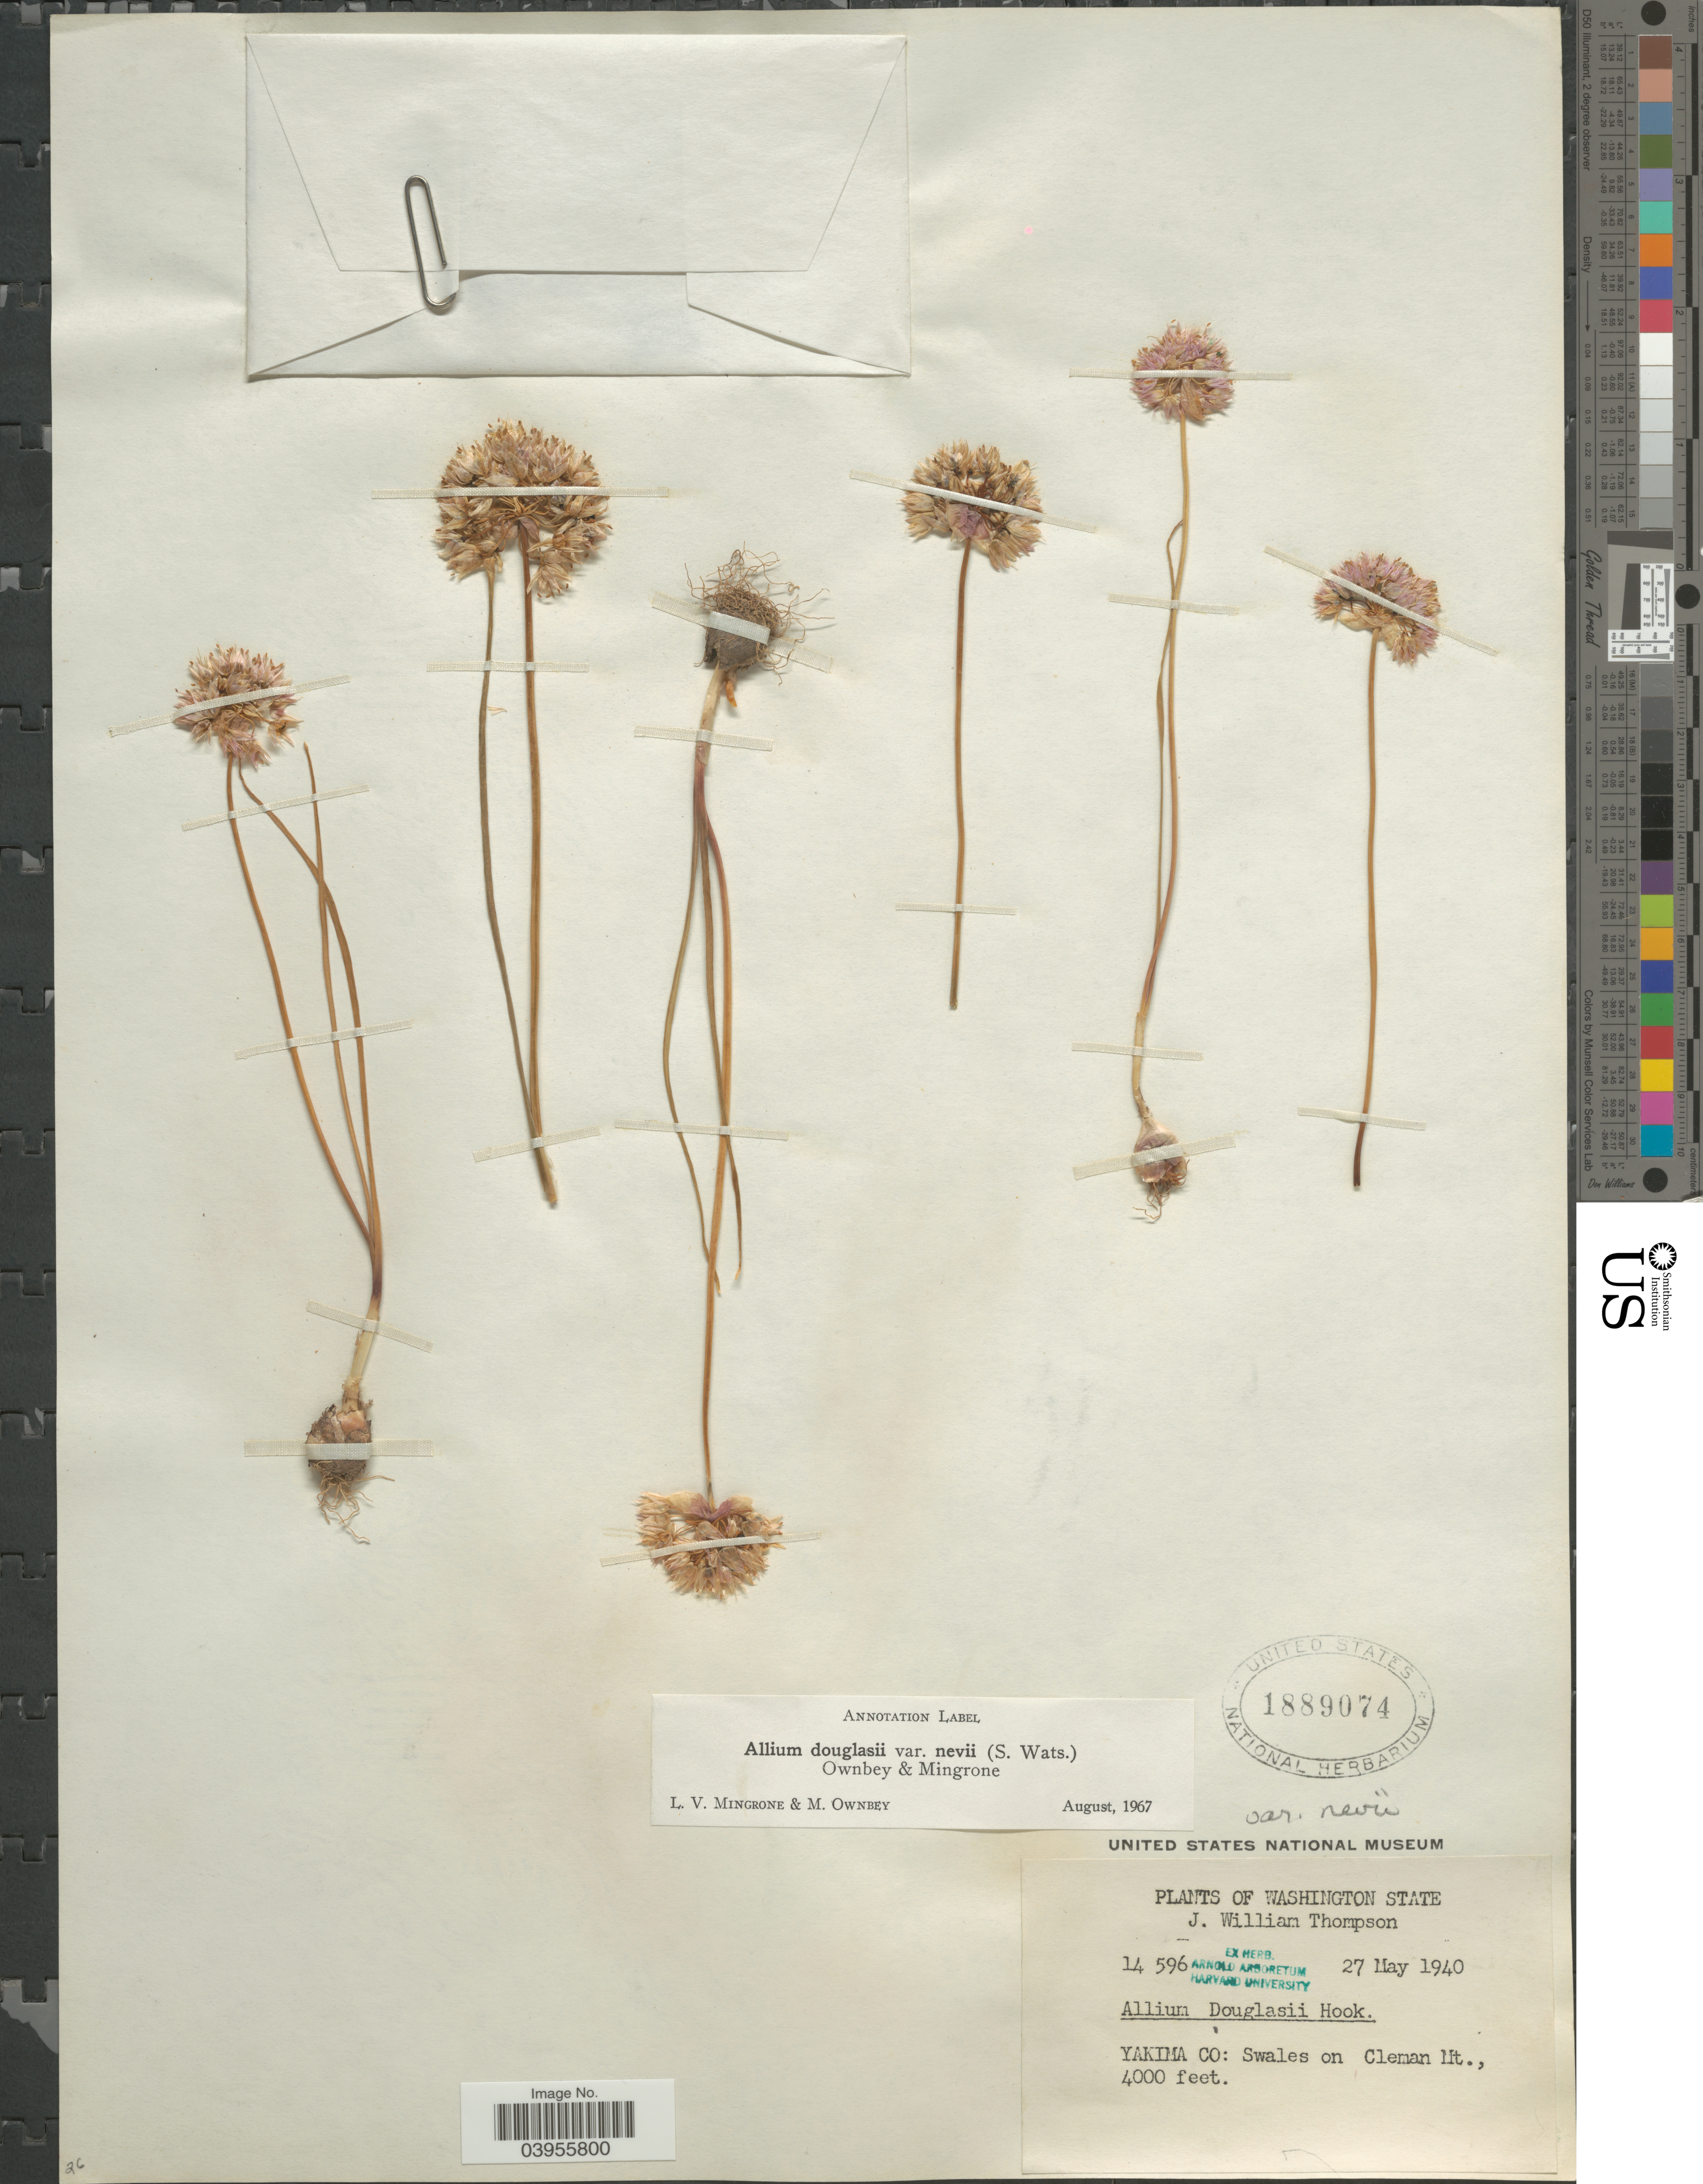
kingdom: Plantae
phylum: Tracheophyta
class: Liliopsida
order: Asparagales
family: Amaryllidaceae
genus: Allium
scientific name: Allium douglasii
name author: Hook.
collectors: J. W. Thompson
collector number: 14596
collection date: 1940-05-27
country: United States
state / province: Washington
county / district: Yakima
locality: Yakima Co: Swales on Cleman Mt.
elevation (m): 1219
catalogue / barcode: US 1889074